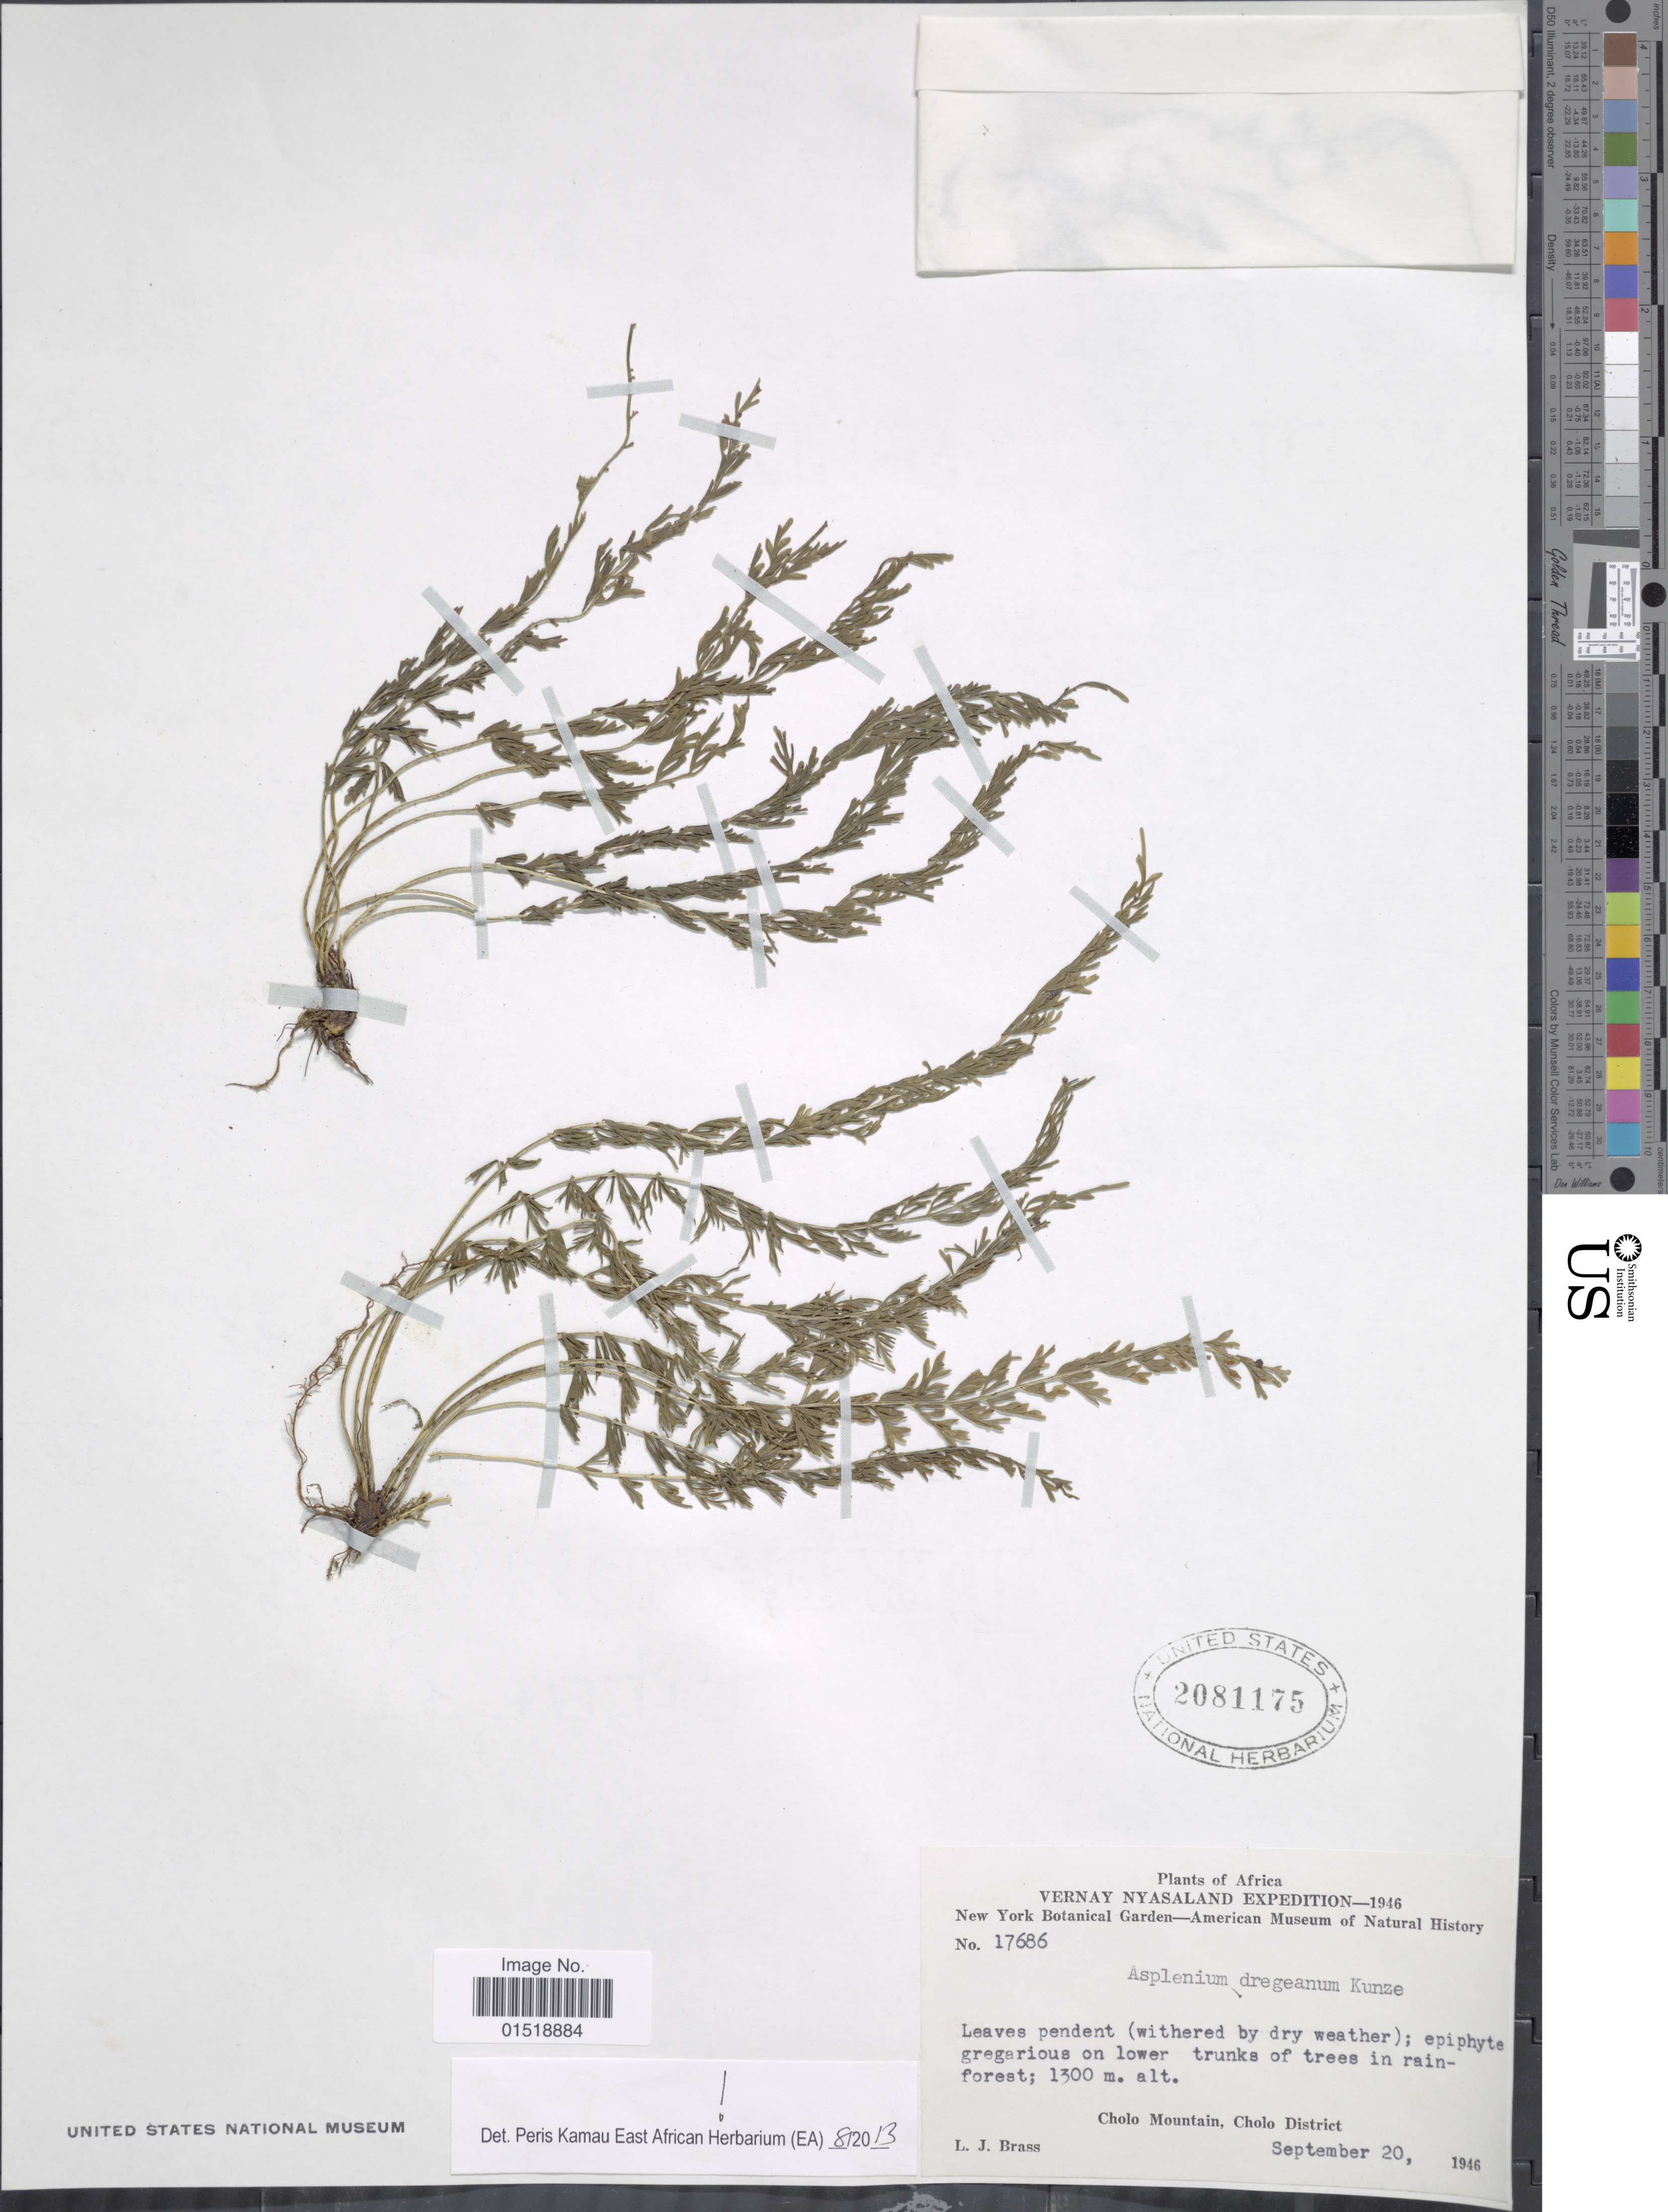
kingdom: Plantae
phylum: Tracheophyta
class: Polypodiopsida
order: Polypodiales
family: Aspleniaceae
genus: Asplenium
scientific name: Asplenium dregeanum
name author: Kunze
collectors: L. J. Brass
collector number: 17686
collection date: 1946-09-20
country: Malawi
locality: Africa. Cholo Mountain, Cholo District.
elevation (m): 1300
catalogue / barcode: US 2081175